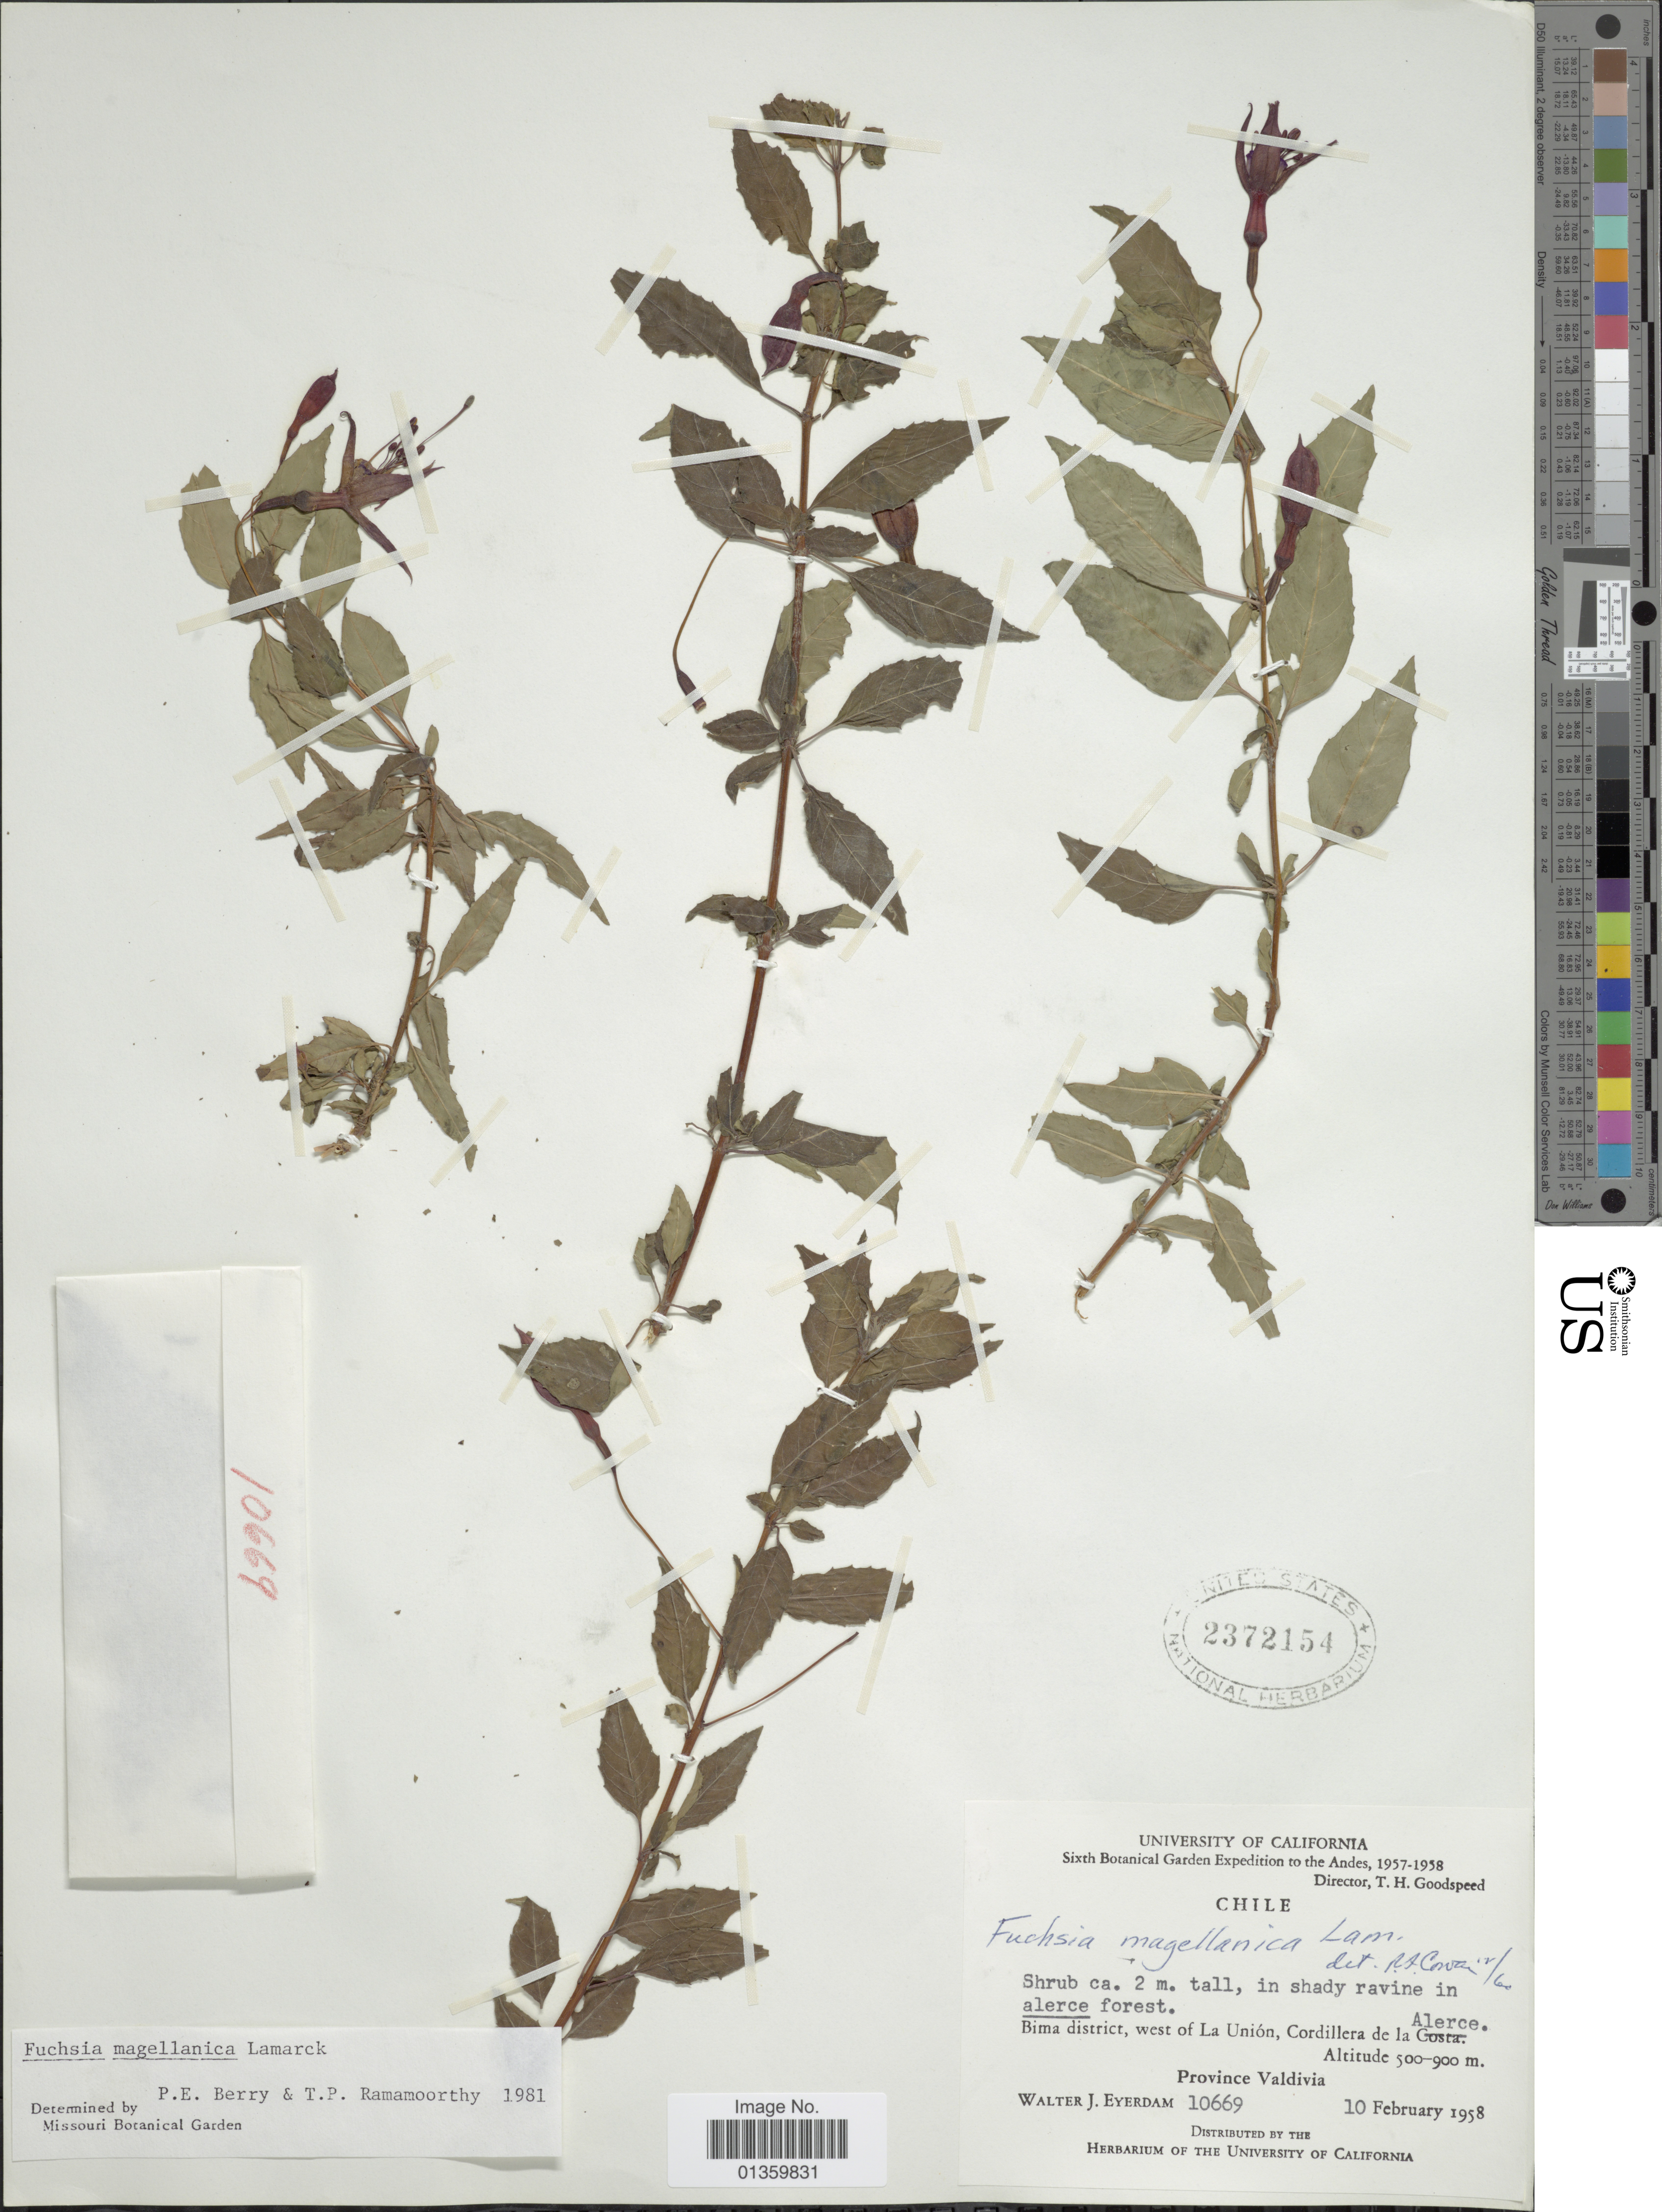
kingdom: Plantae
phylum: Tracheophyta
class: Magnoliopsida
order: Myrtales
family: Onagraceae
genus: Fuchsia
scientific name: Fuchsia magellanica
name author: Lam.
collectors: W. J. Eyerdam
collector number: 10669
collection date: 1958-02-10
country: Chile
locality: Bima district, west of La Unión, Cordillera de la Alerce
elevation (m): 500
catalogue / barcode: US 2372154